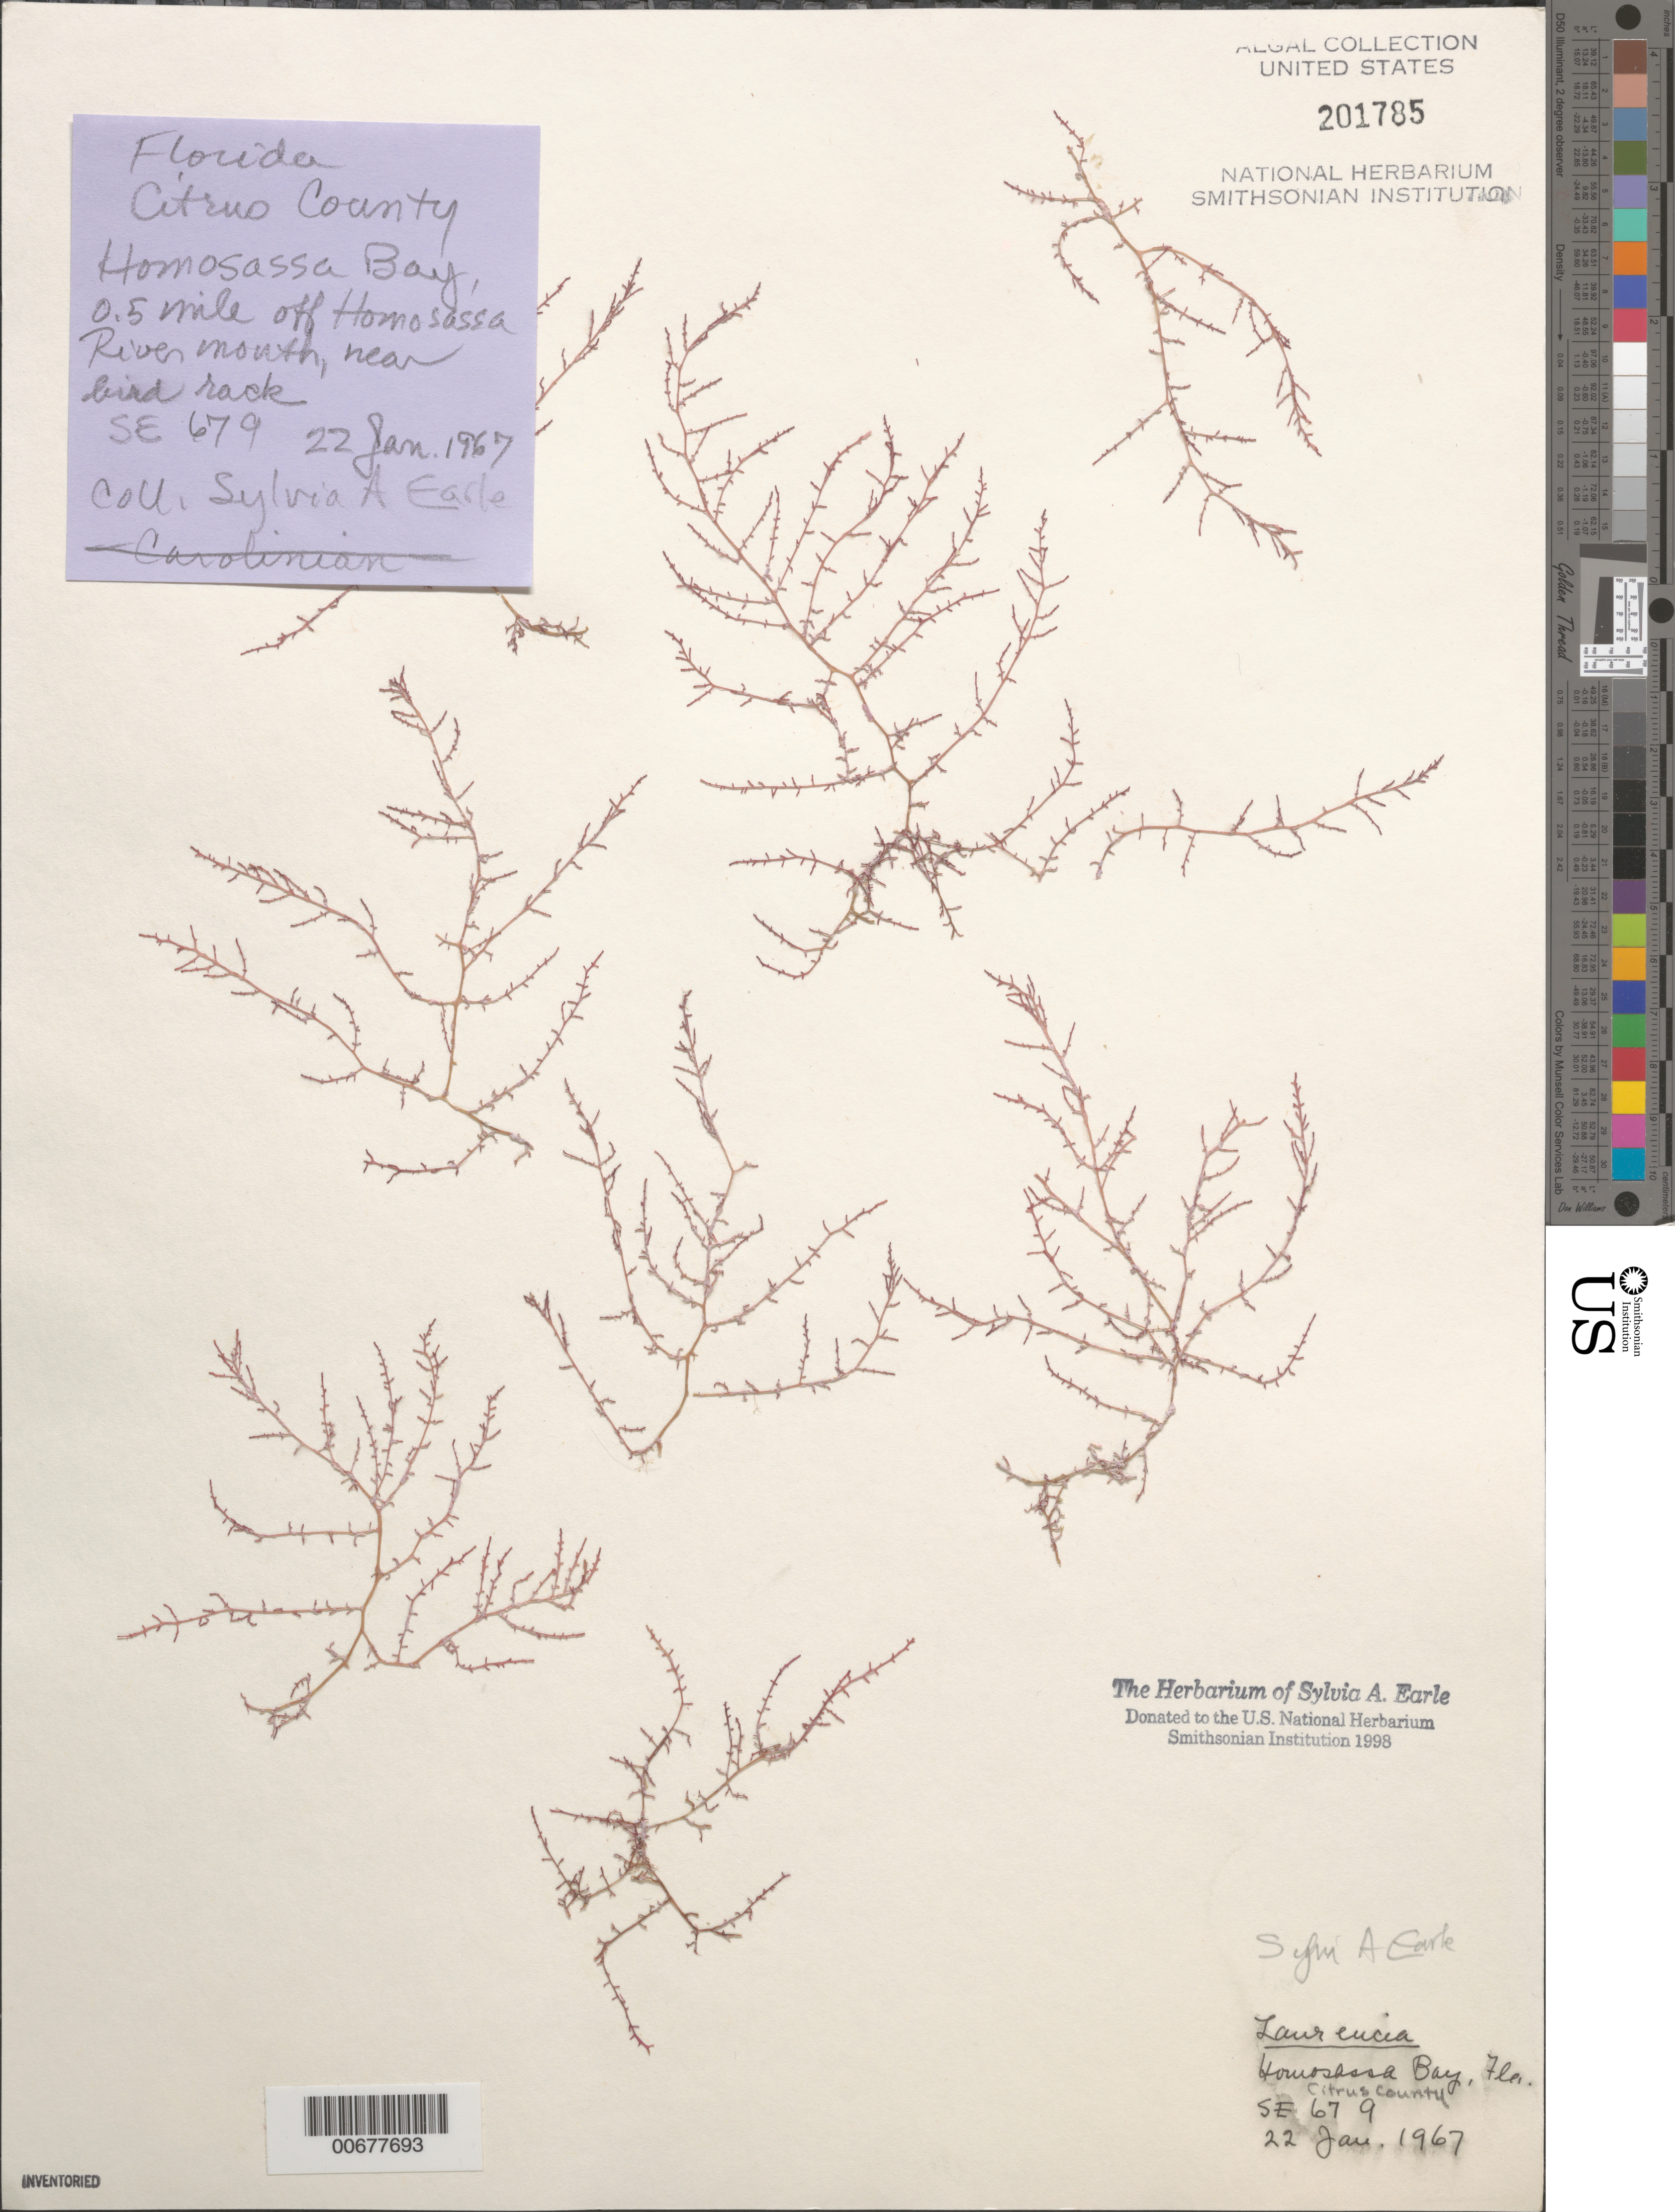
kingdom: Plantae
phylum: Rhodophyta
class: Florideophyceae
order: Ceramiales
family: Rhodomelaceae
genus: Laurencia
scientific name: Laurencia sp.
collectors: S. A. Earle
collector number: SE 679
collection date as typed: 22 Jan 1967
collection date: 1967-01-22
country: United States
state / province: Florida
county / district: Citrus County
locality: Homosassa Bay, 0.5 mile off Homosassa River mouth, near bird rack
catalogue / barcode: US 201785